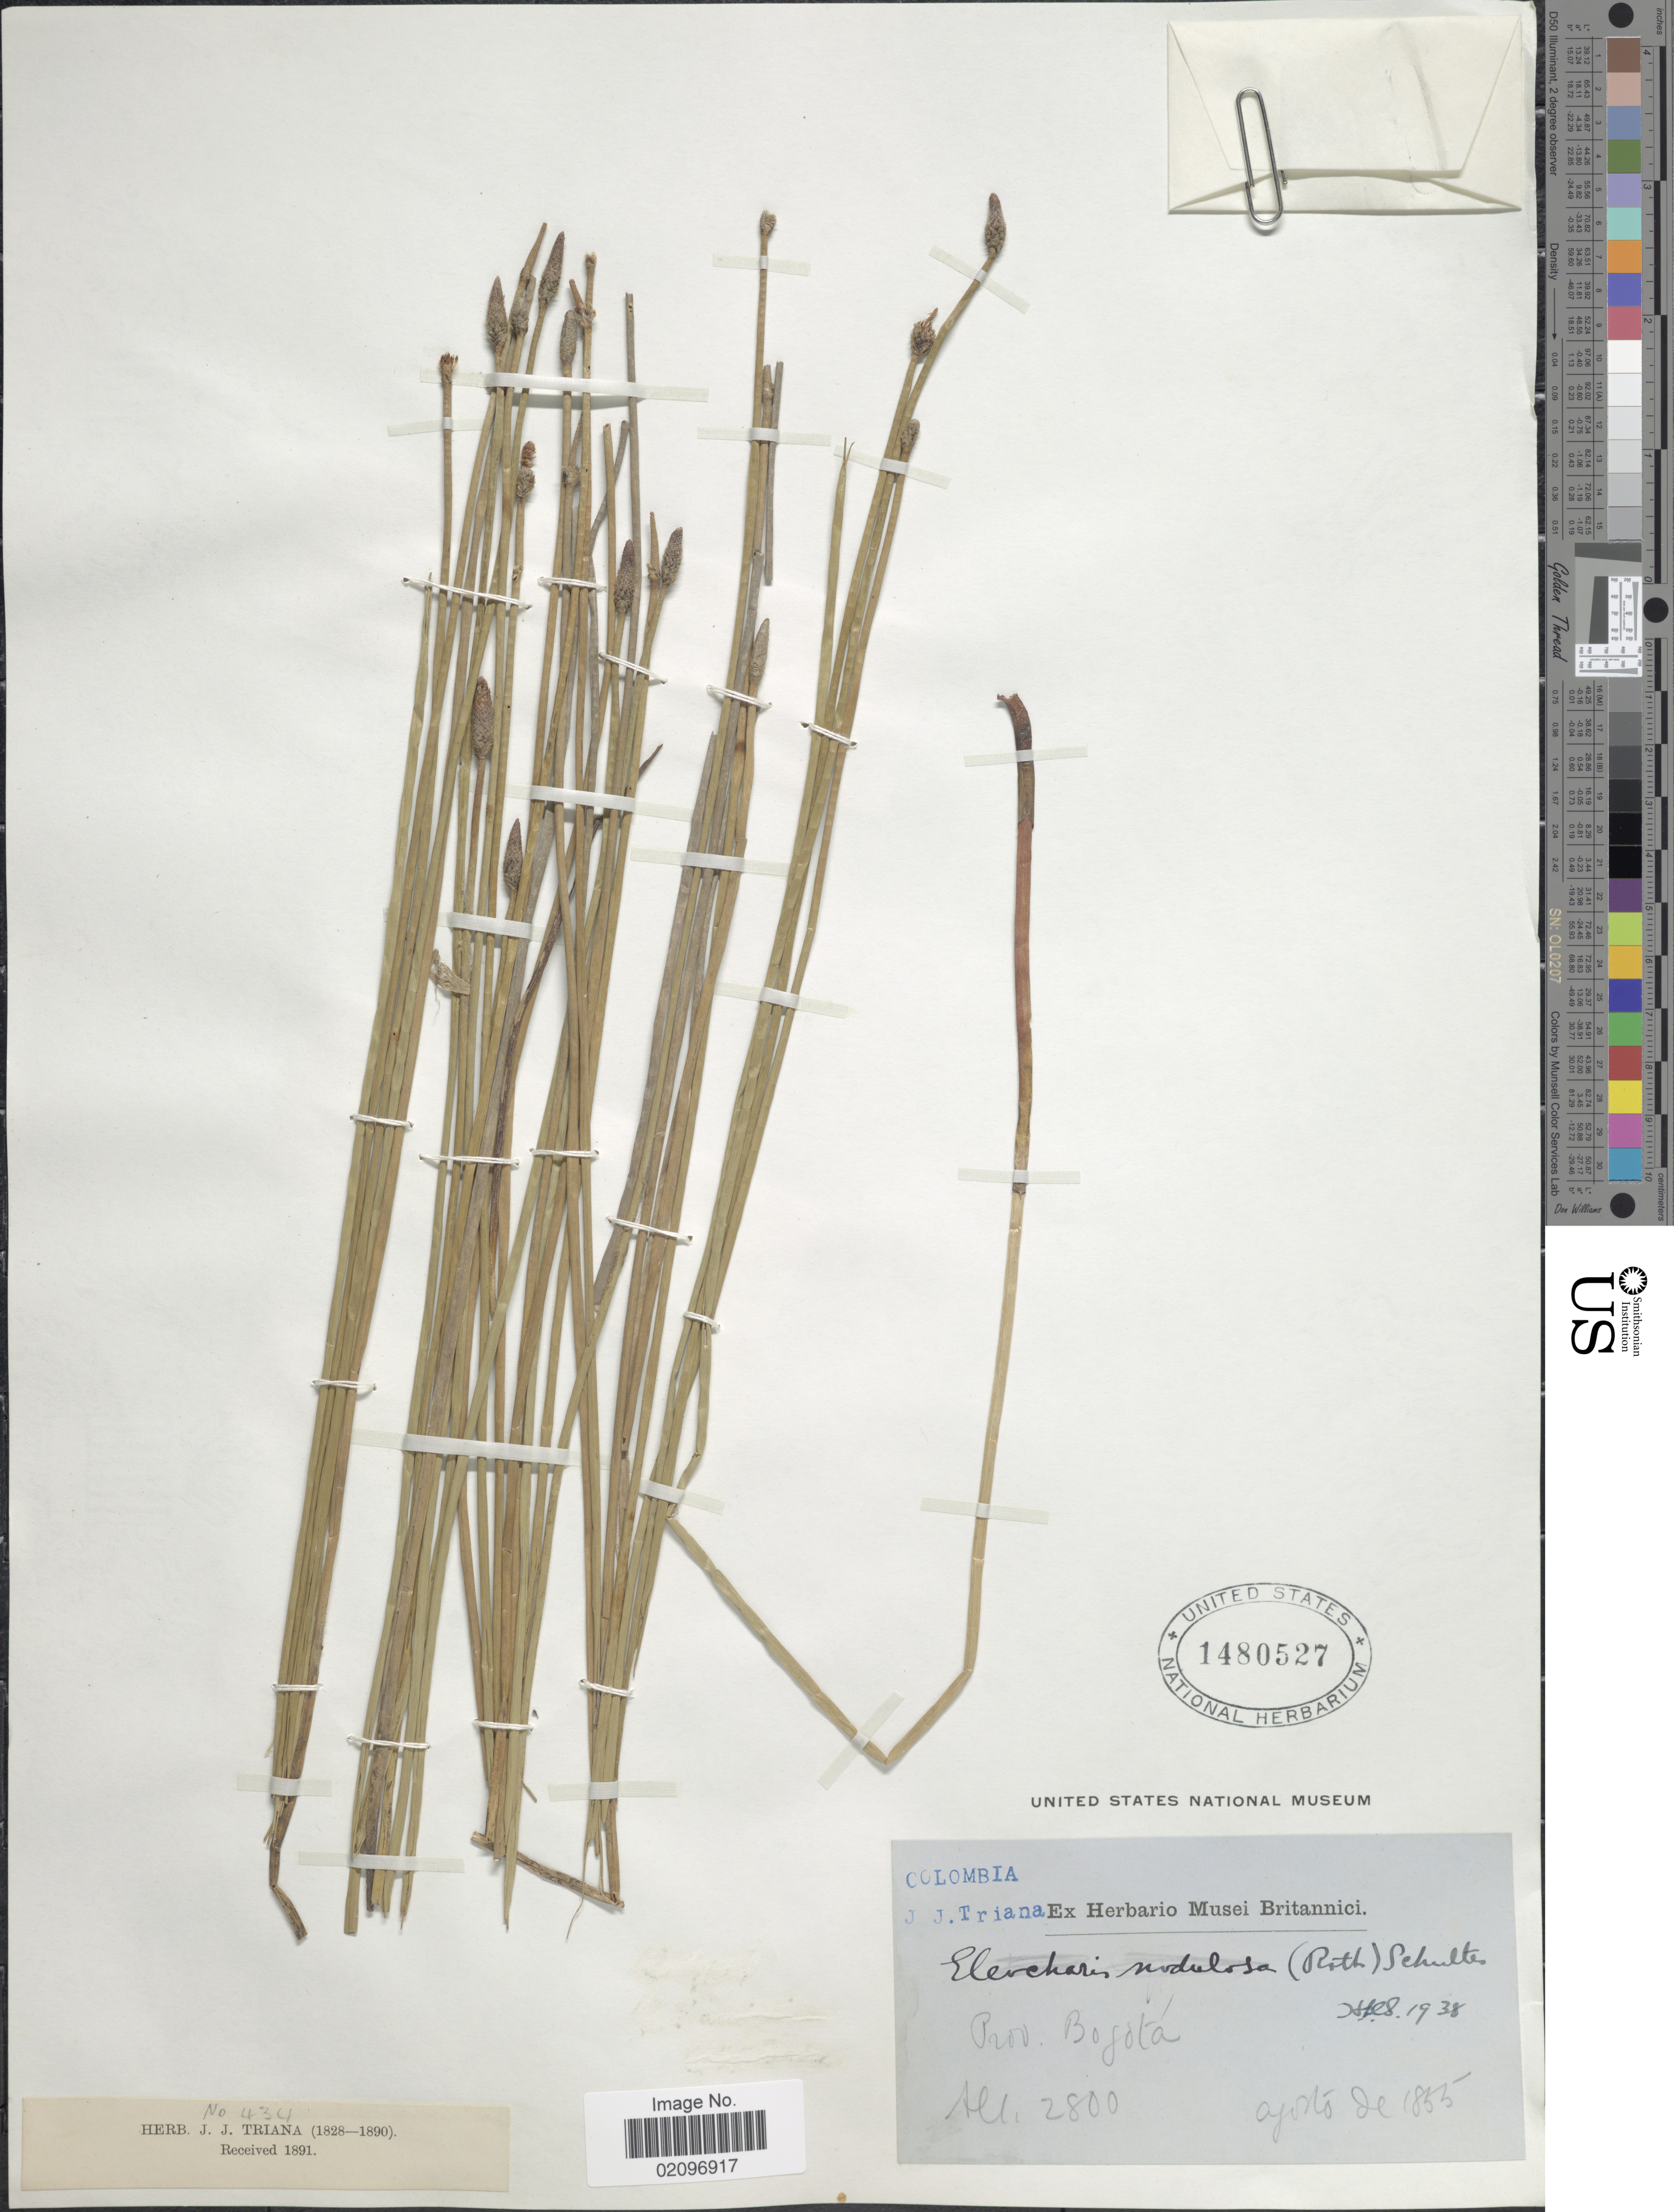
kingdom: Plantae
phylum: Tracheophyta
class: Liliopsida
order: Poales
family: Cyperaceae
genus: Eleocharis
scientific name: Eleocharis montana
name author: (Kunth) Roem. & Schult.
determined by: Strong, Mark T., (BOT), Smithsonian Institution - National Museum of Natural History (UNITED STATES)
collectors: J. J. Triana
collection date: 1855-08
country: Colombia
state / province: Bogota D.C.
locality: Prov. Bogota.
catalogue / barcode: US 1480527